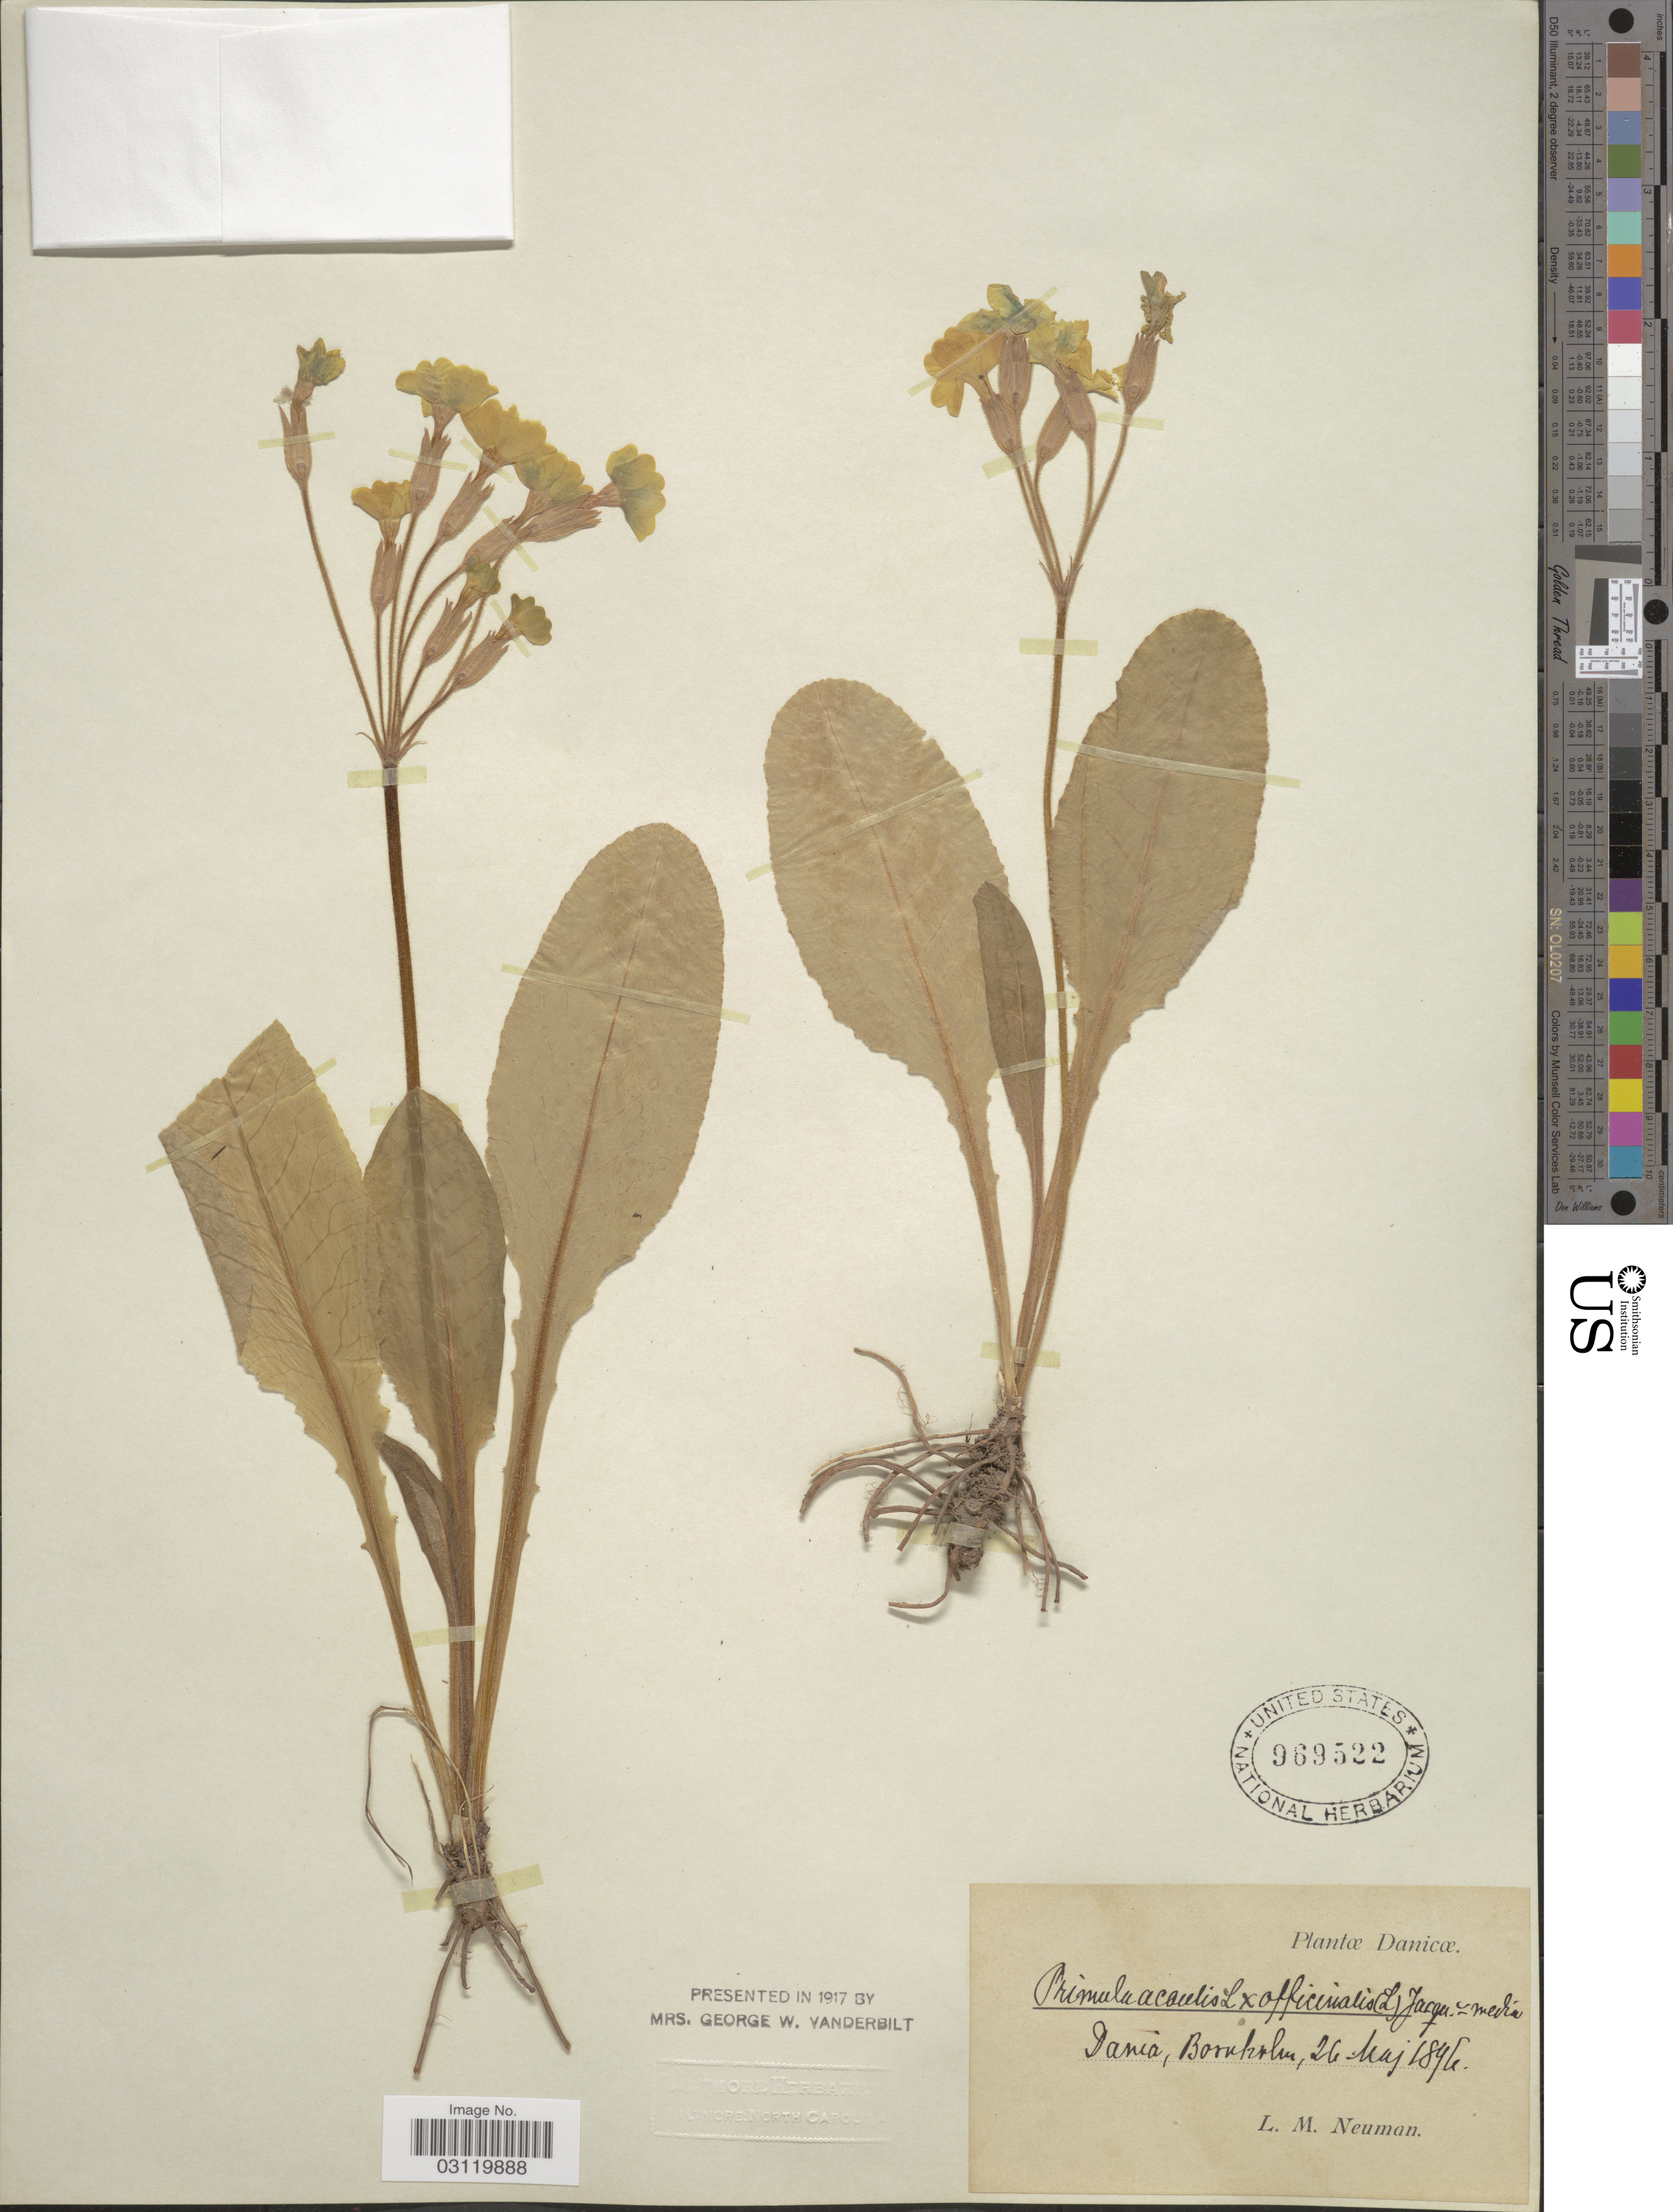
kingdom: Plantae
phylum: Tracheophyta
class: Magnoliopsida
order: Ericales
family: Primulaceae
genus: Primula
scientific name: Primula acaulis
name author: (L.) Hill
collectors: L. Neuman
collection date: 1894-05-26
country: Denmark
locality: Danicæ, Dania, Bornholm.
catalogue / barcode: US 969522